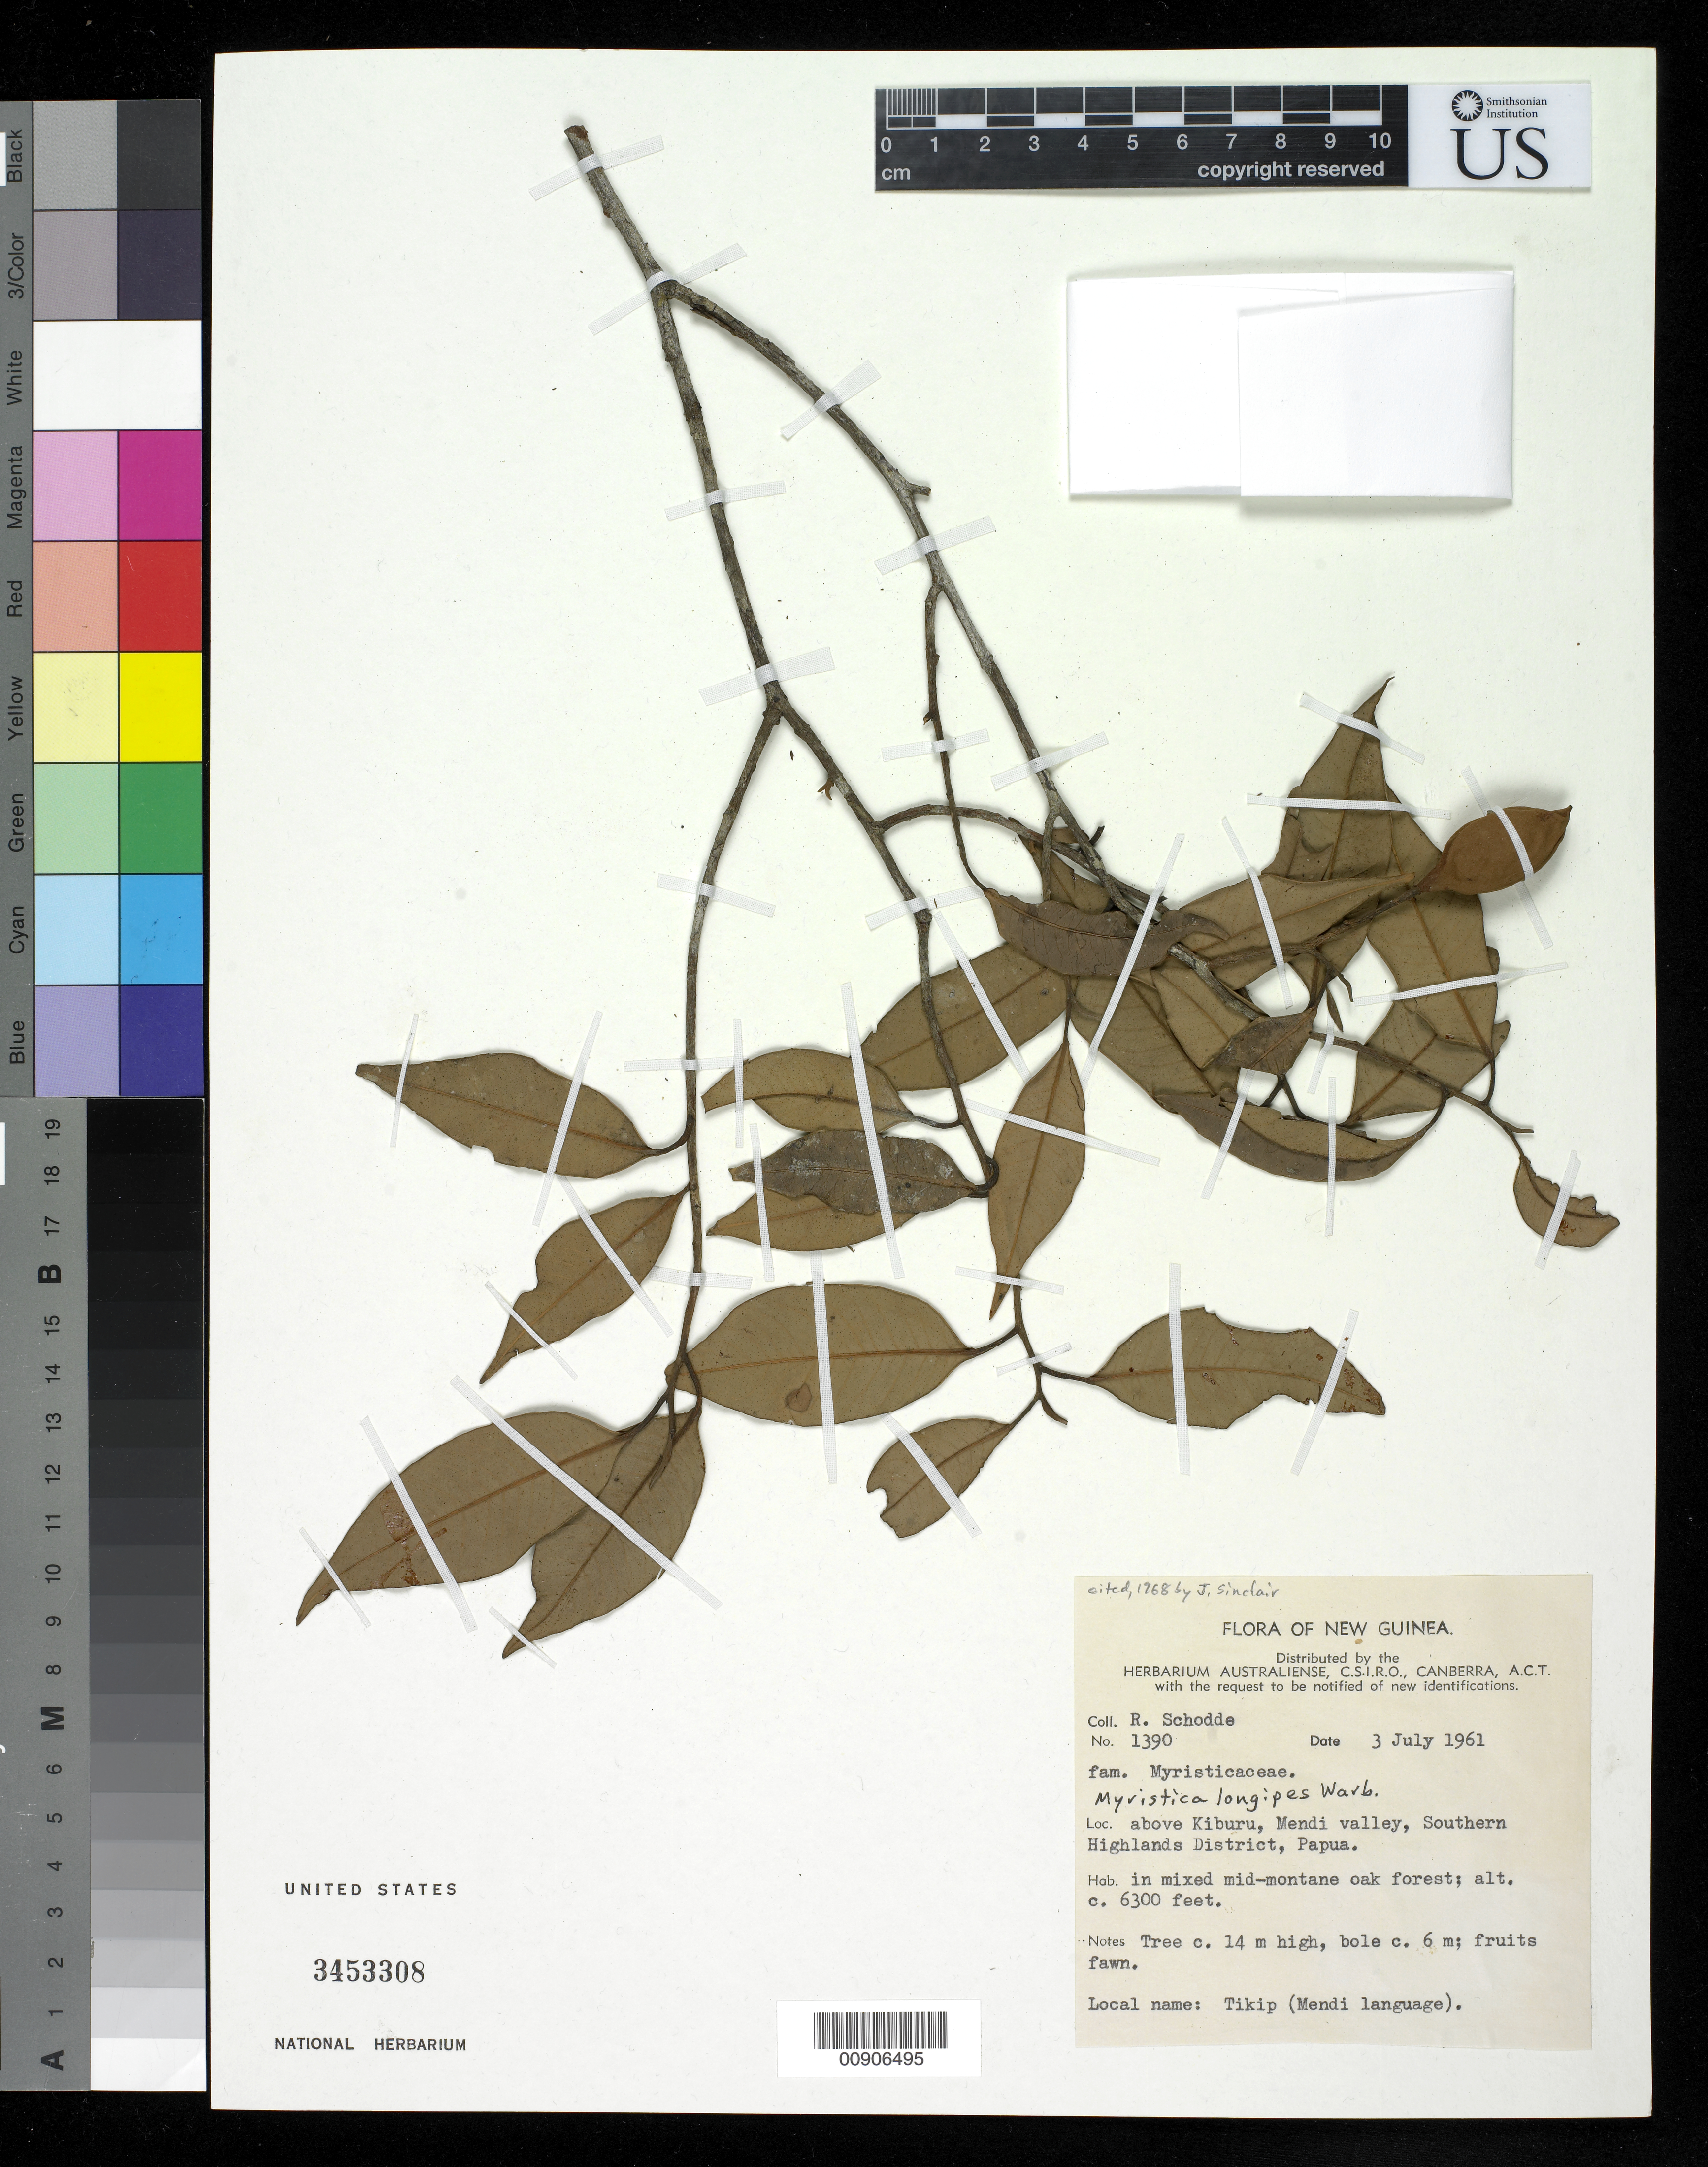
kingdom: Plantae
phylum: Tracheophyta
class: Magnoliopsida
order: Magnoliales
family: Myristicaceae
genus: Myristica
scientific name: Myristica longipes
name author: Warb.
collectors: R. Schodde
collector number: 1390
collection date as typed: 03 Jul 1961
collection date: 1961-07-03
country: Papua New Guinea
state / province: Southern Highlands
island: New Guinea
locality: Mendi valley, above Kiburu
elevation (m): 1920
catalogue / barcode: US 3453308